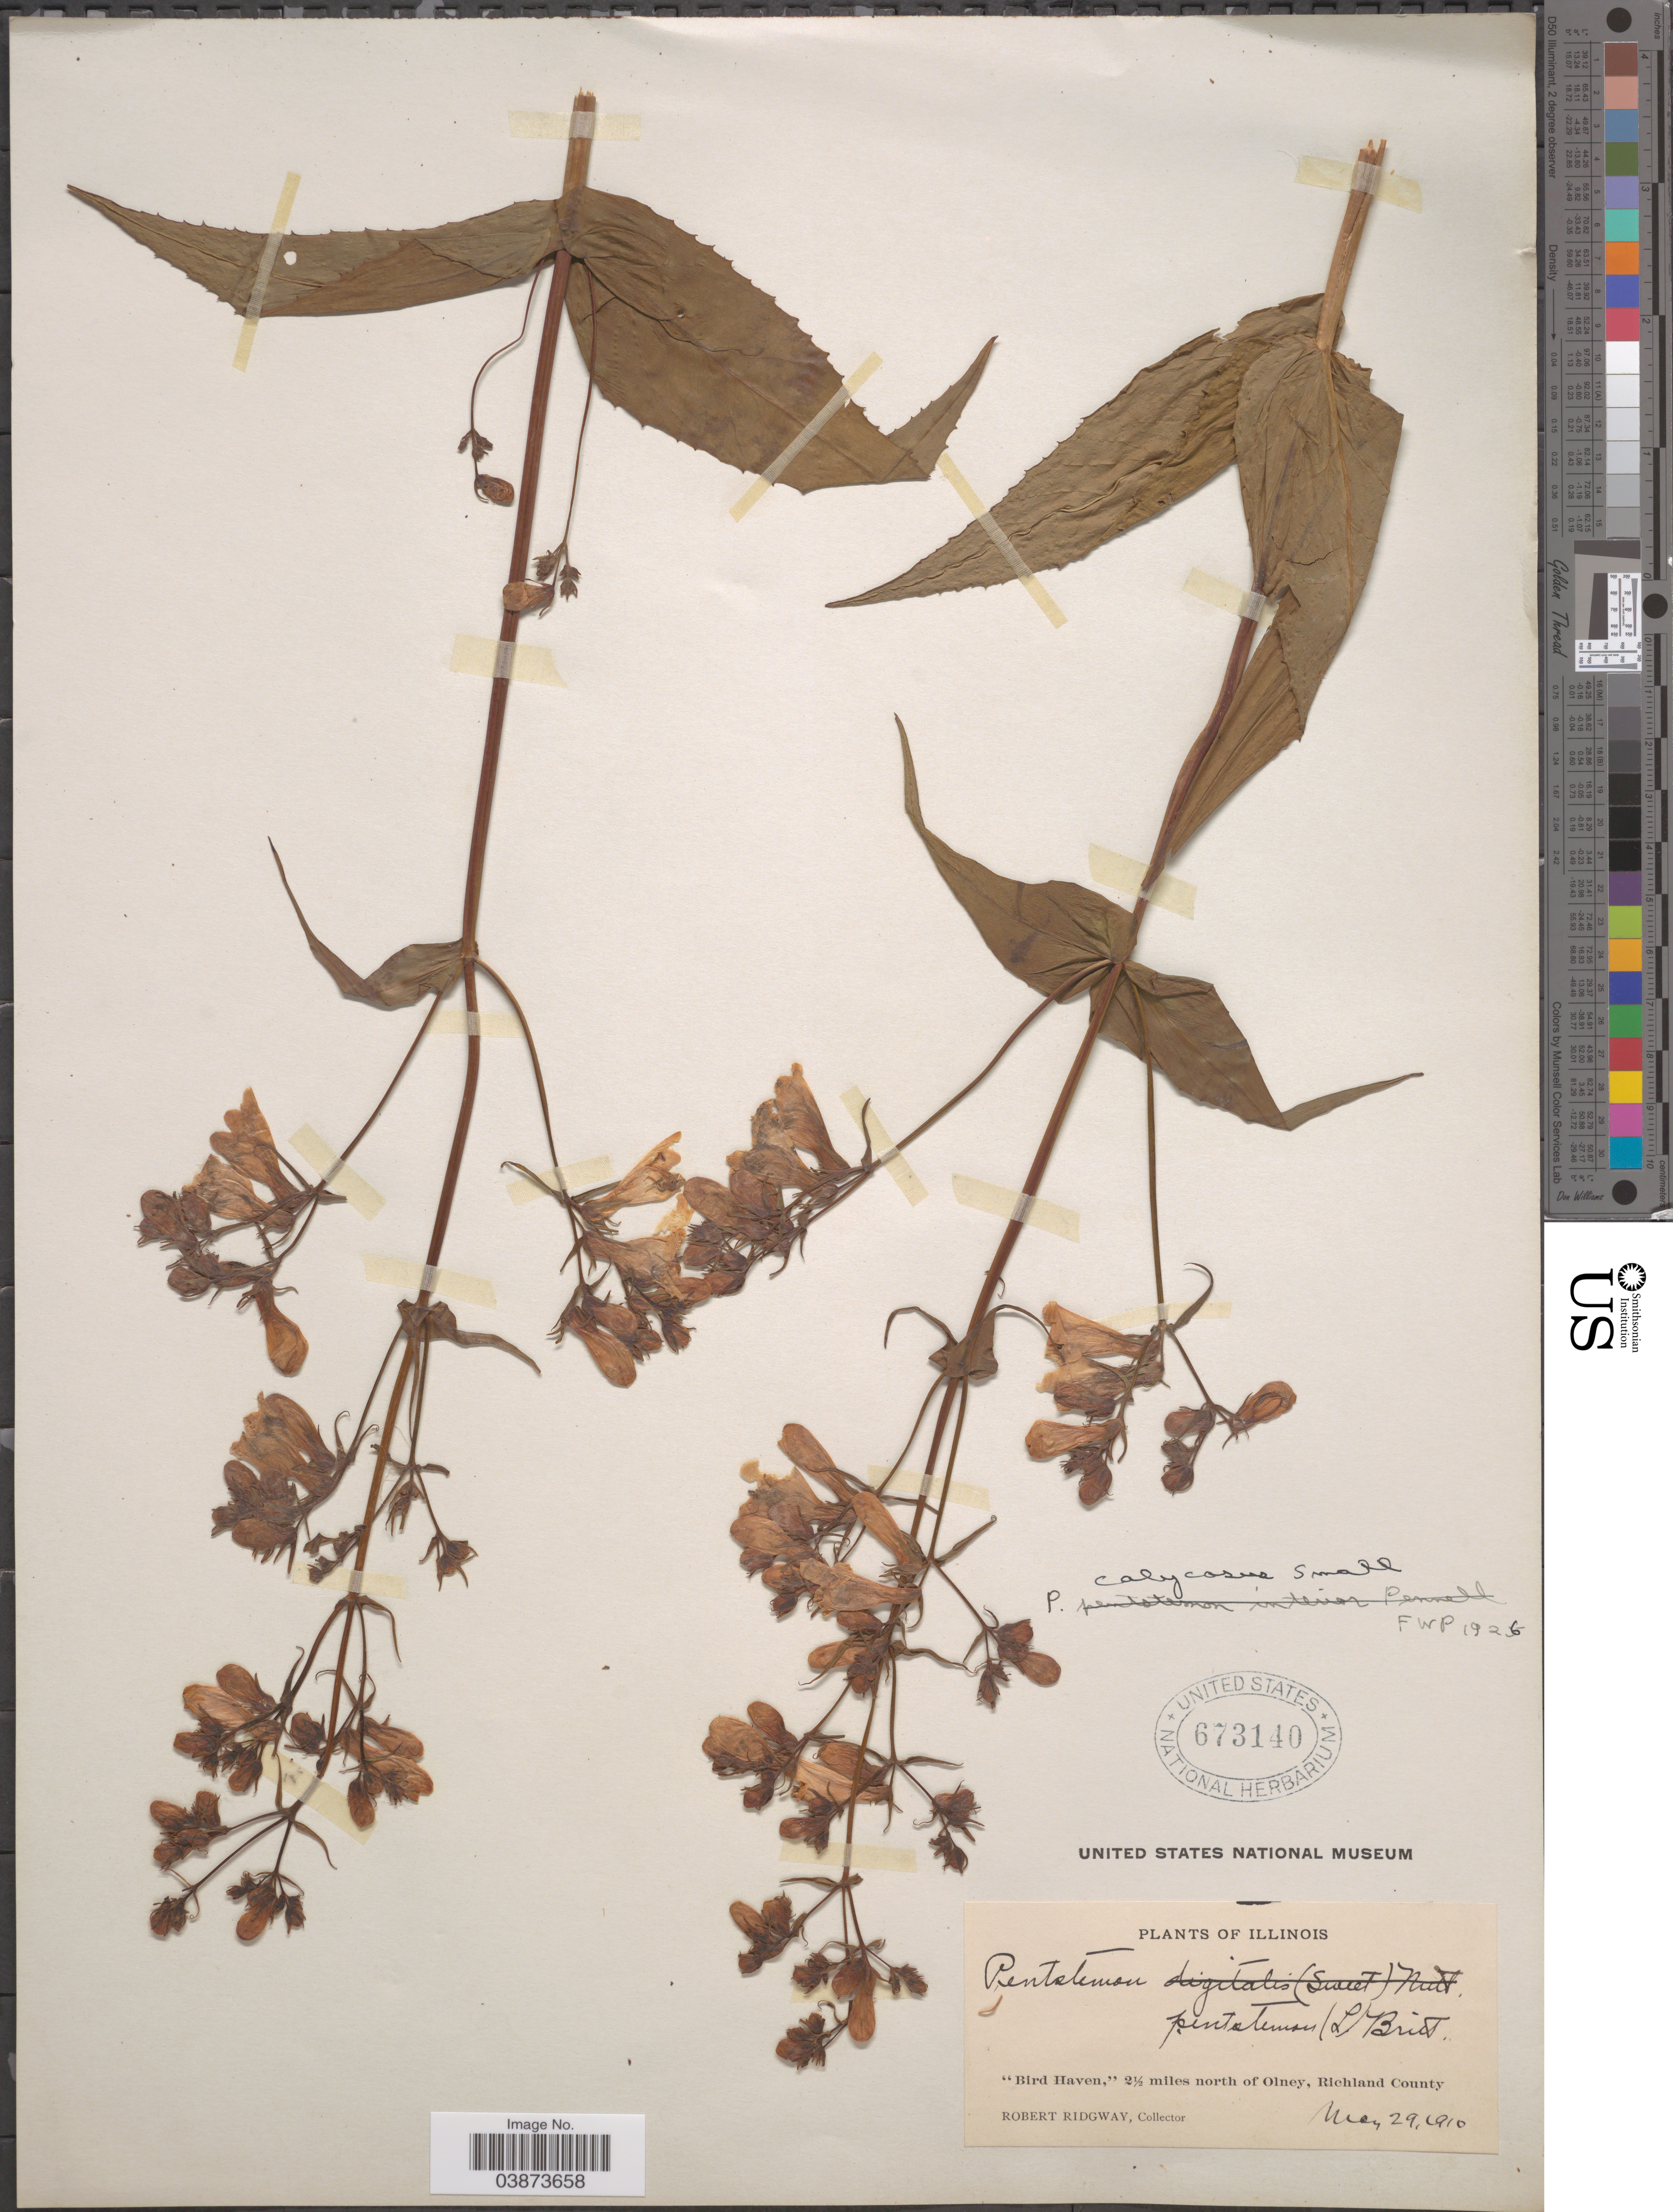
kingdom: Plantae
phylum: Tracheophyta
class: Magnoliopsida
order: Lamiales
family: Plantaginaceae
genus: Penstemon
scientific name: Penstemon calycosus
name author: Small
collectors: R. Ridgway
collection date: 1910-05-29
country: United States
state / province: Illinois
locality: Bird Haven,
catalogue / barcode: US 673140